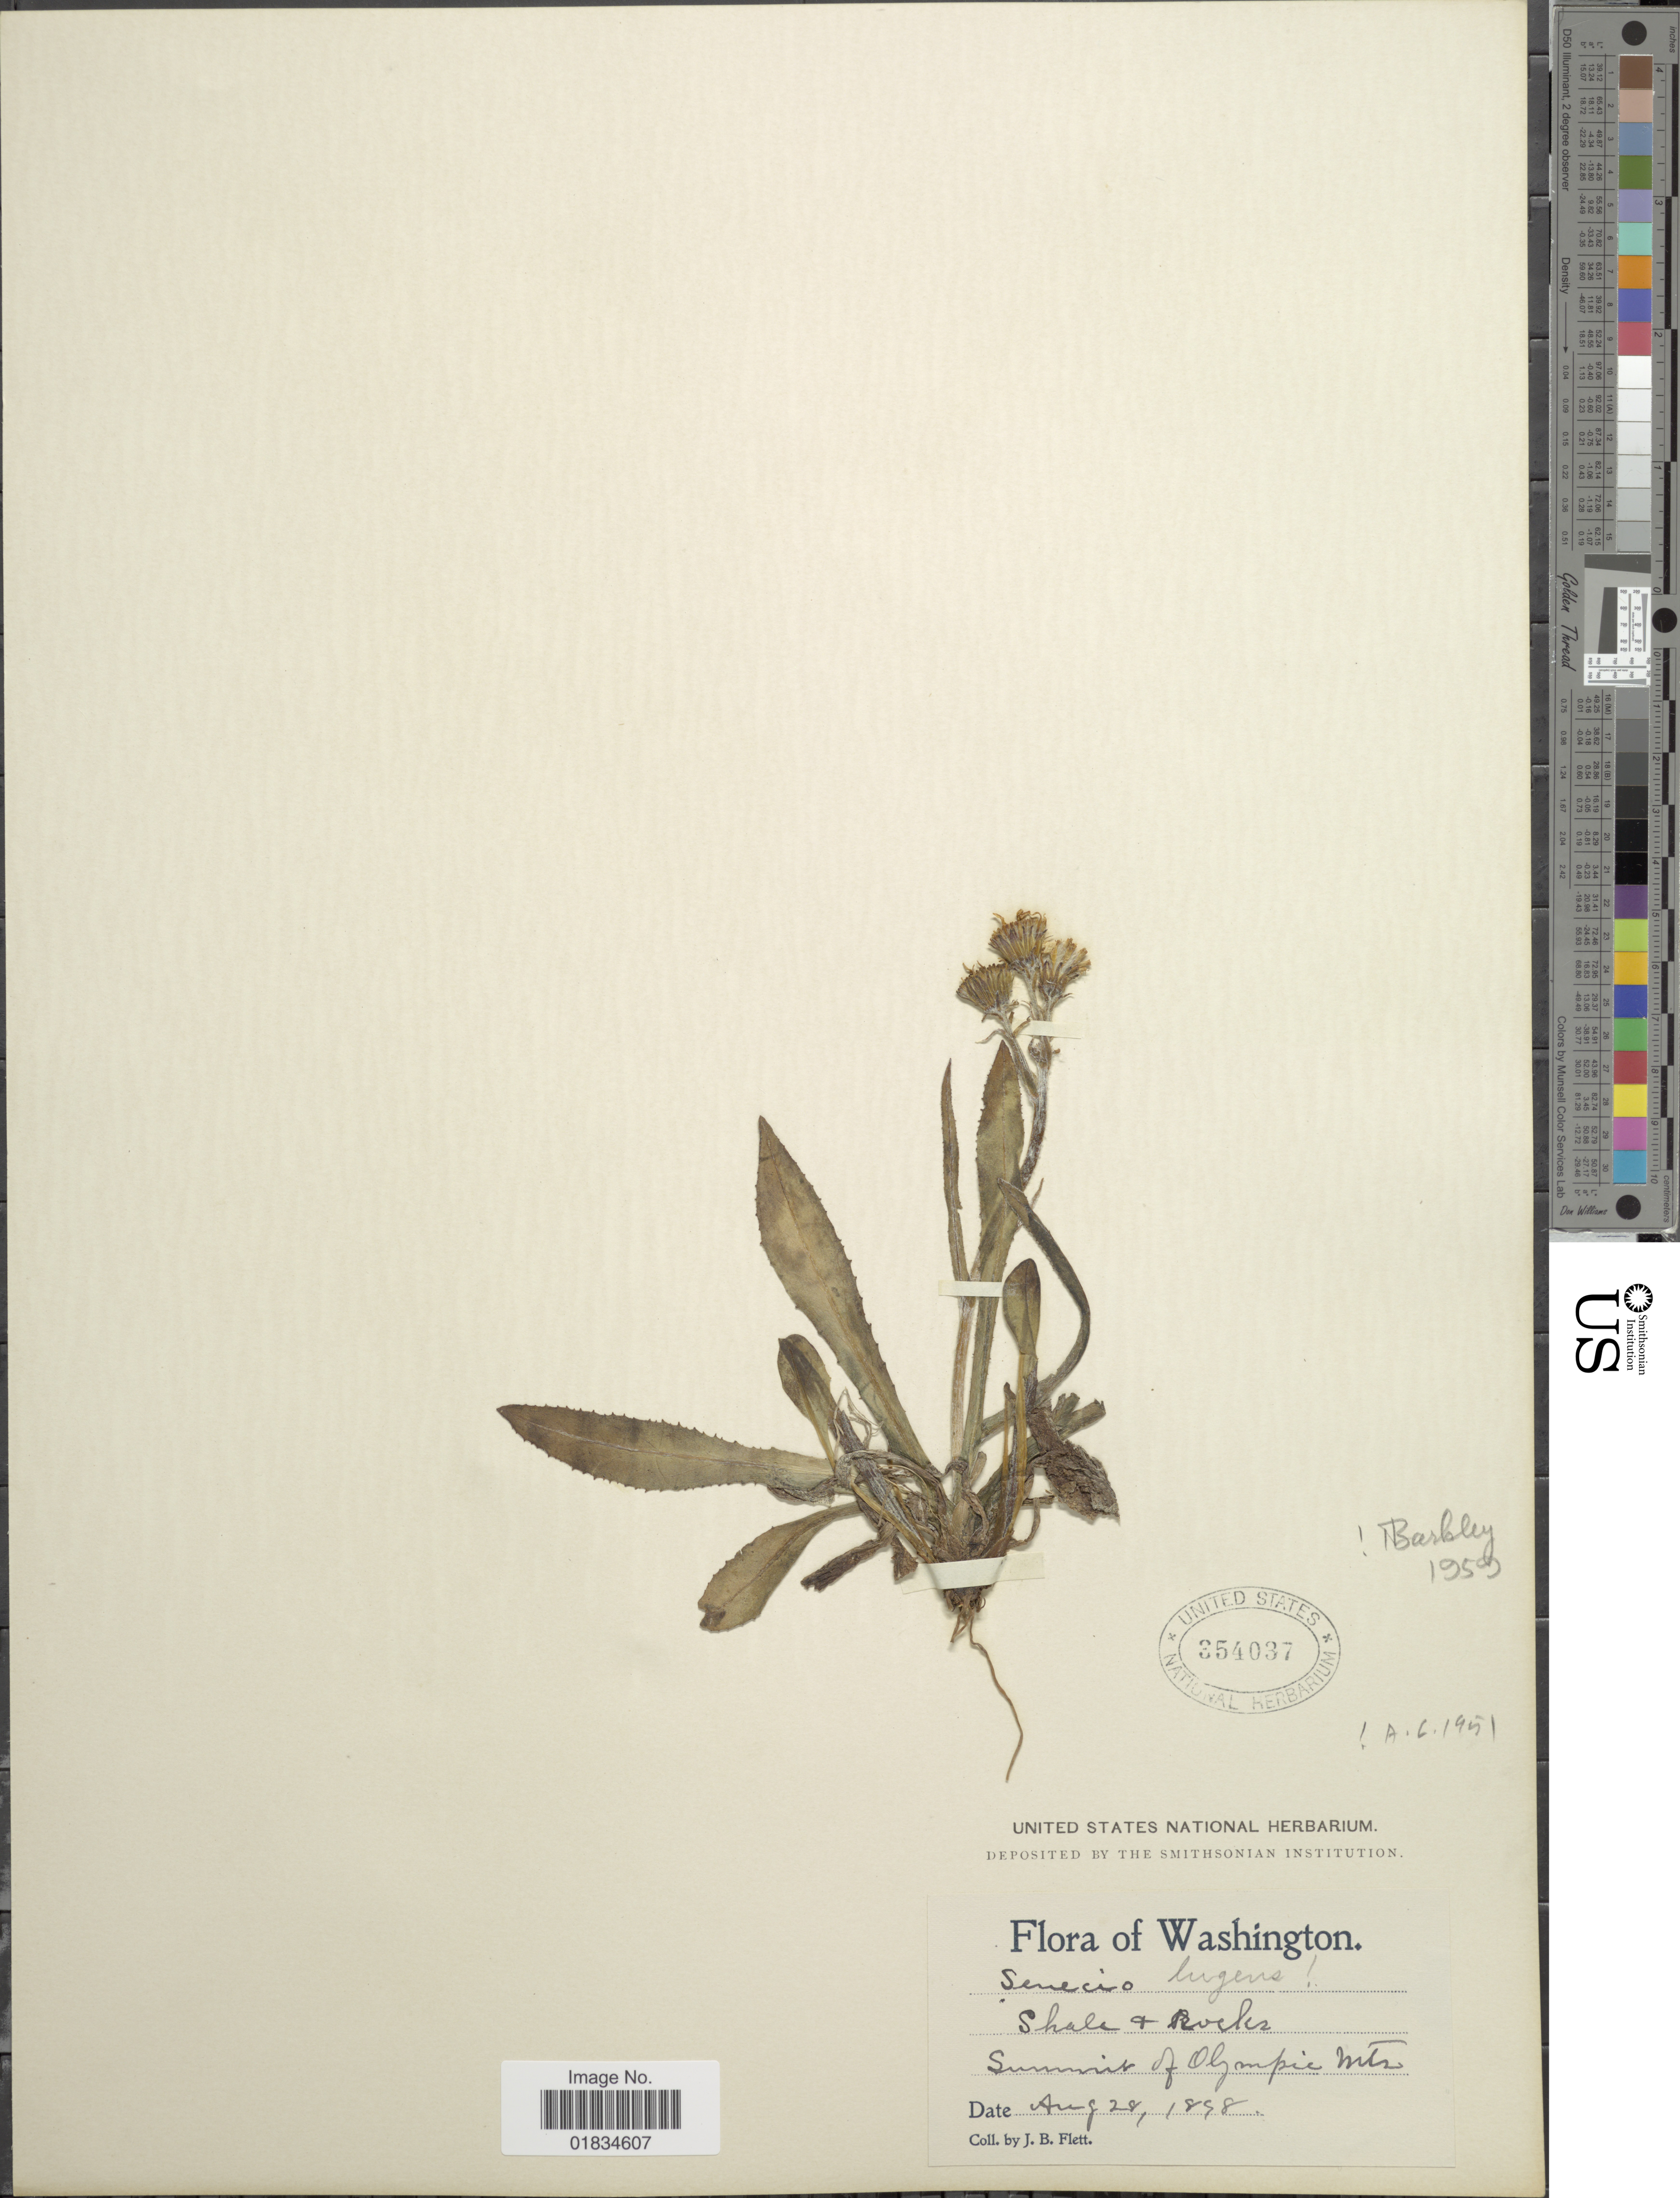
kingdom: Plantae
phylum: Tracheophyta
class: Magnoliopsida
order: Asterales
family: Asteraceae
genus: Senecio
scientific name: Senecio lugens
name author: Richardson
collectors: J. Flett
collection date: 1898-08-28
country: United States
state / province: Washington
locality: Summit of Olympic Mts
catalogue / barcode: US 354037